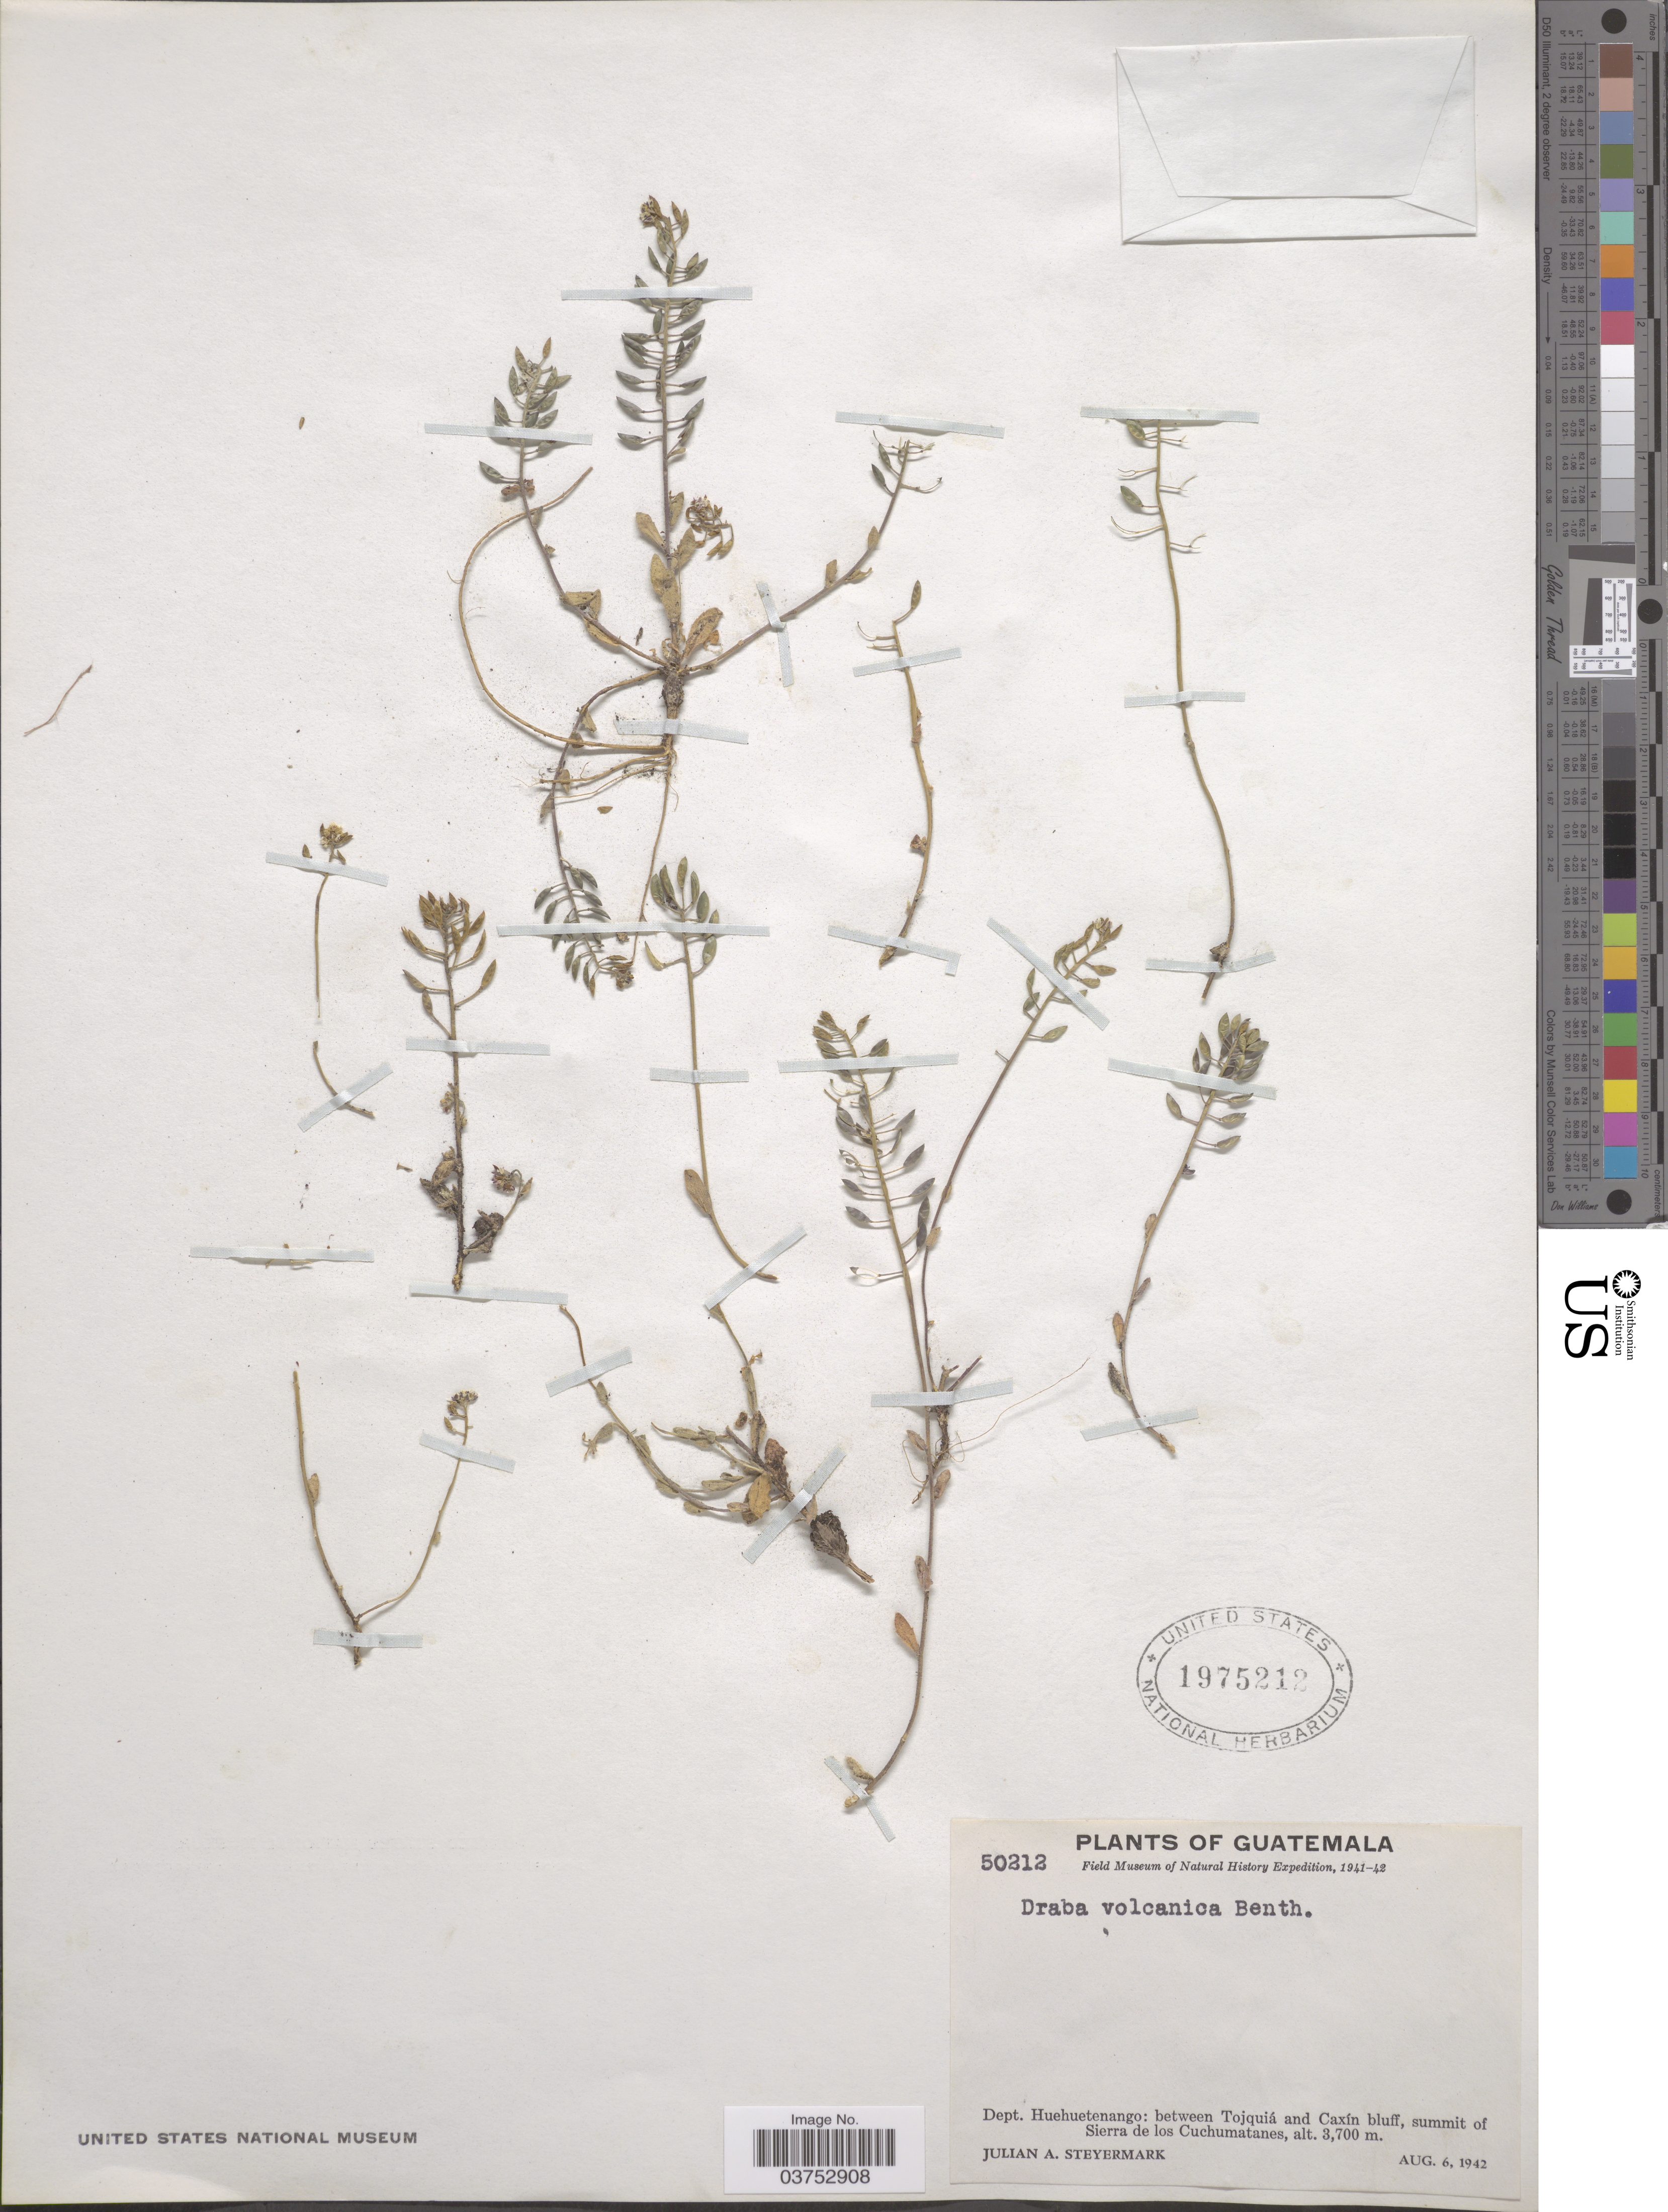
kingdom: Plantae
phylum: Tracheophyta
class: Magnoliopsida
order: Brassicales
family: Brassicaceae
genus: Draba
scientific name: Draba volcanica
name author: Benth.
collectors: J. Steyermark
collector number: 50212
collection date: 1942-08-06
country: Guatemala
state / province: Huehuetenango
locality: Dept. Huehuetenango: between Tojquiá and Caxín bluff, summit of Sierra de los Cuchumatanes.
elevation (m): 3700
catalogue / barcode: US 1975212